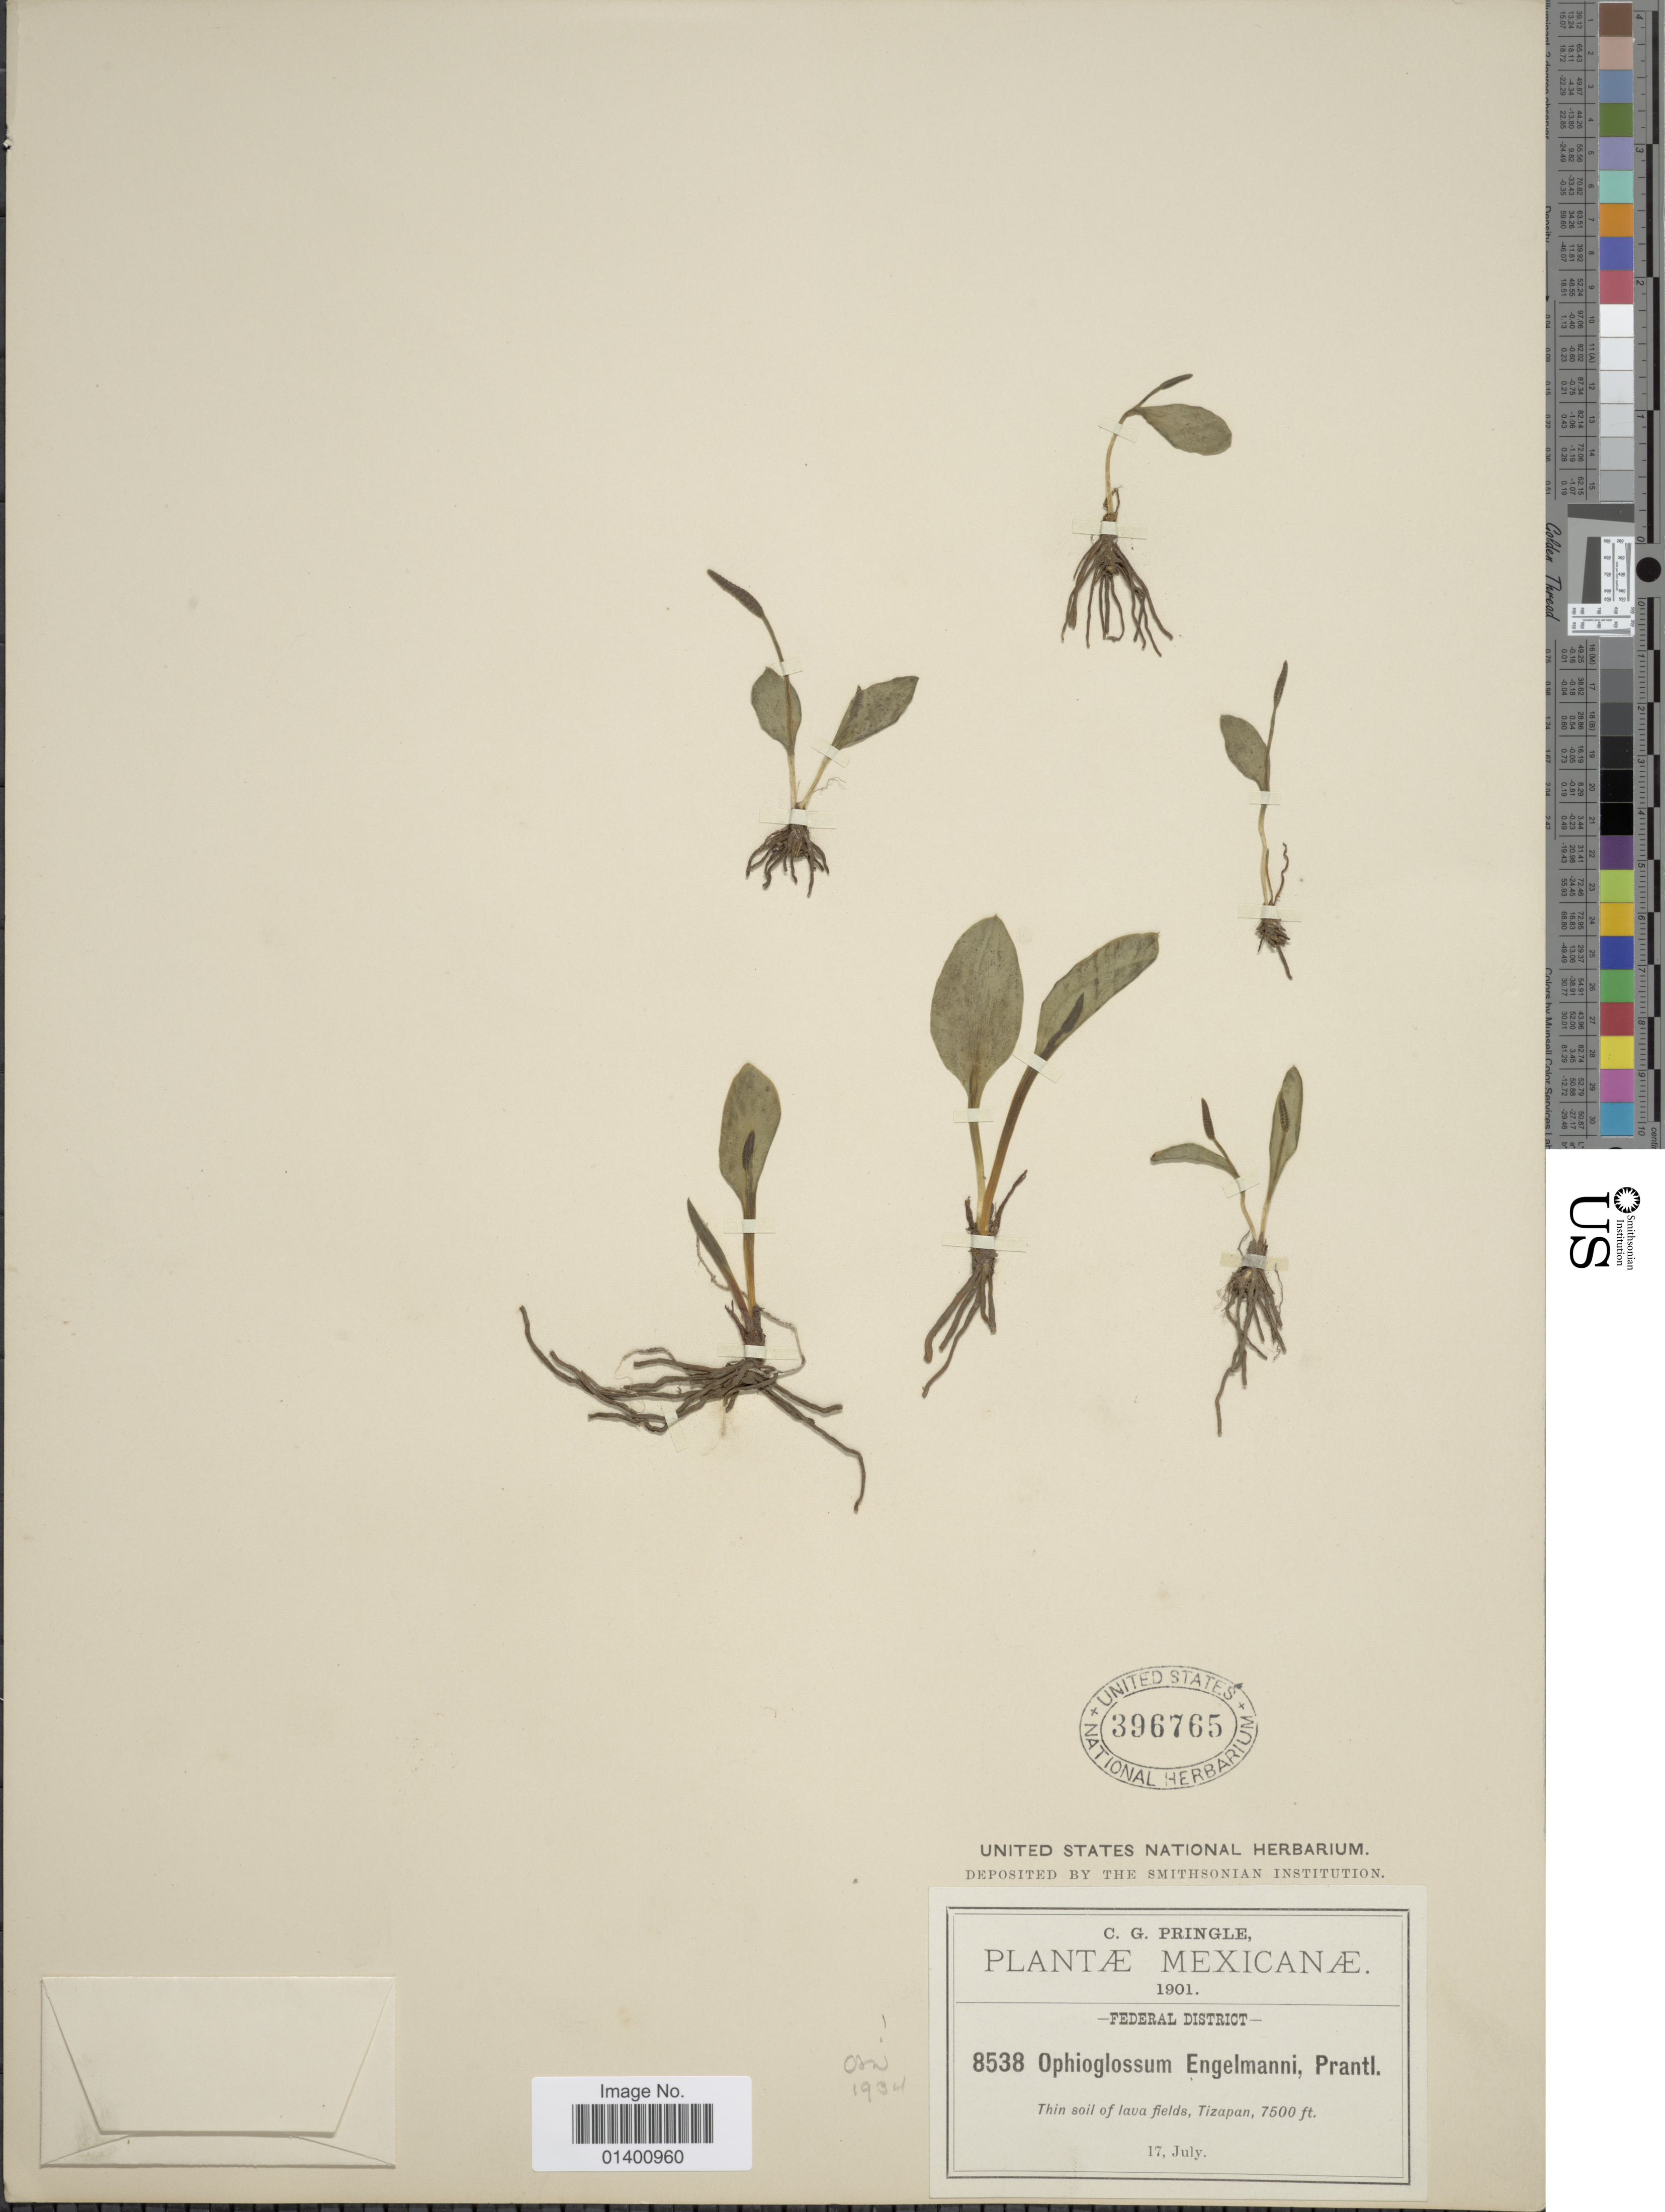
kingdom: Plantae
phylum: Tracheophyta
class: Polypodiopsida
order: Ophioglossales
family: Ophioglossaceae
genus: Ophioglossum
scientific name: Ophioglossum engelmannii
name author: Prantl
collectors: C. G. Pringle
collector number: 8538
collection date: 1901-07-17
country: Mexico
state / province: Distrito Federal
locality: Tizapan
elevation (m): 2286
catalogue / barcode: US 396765